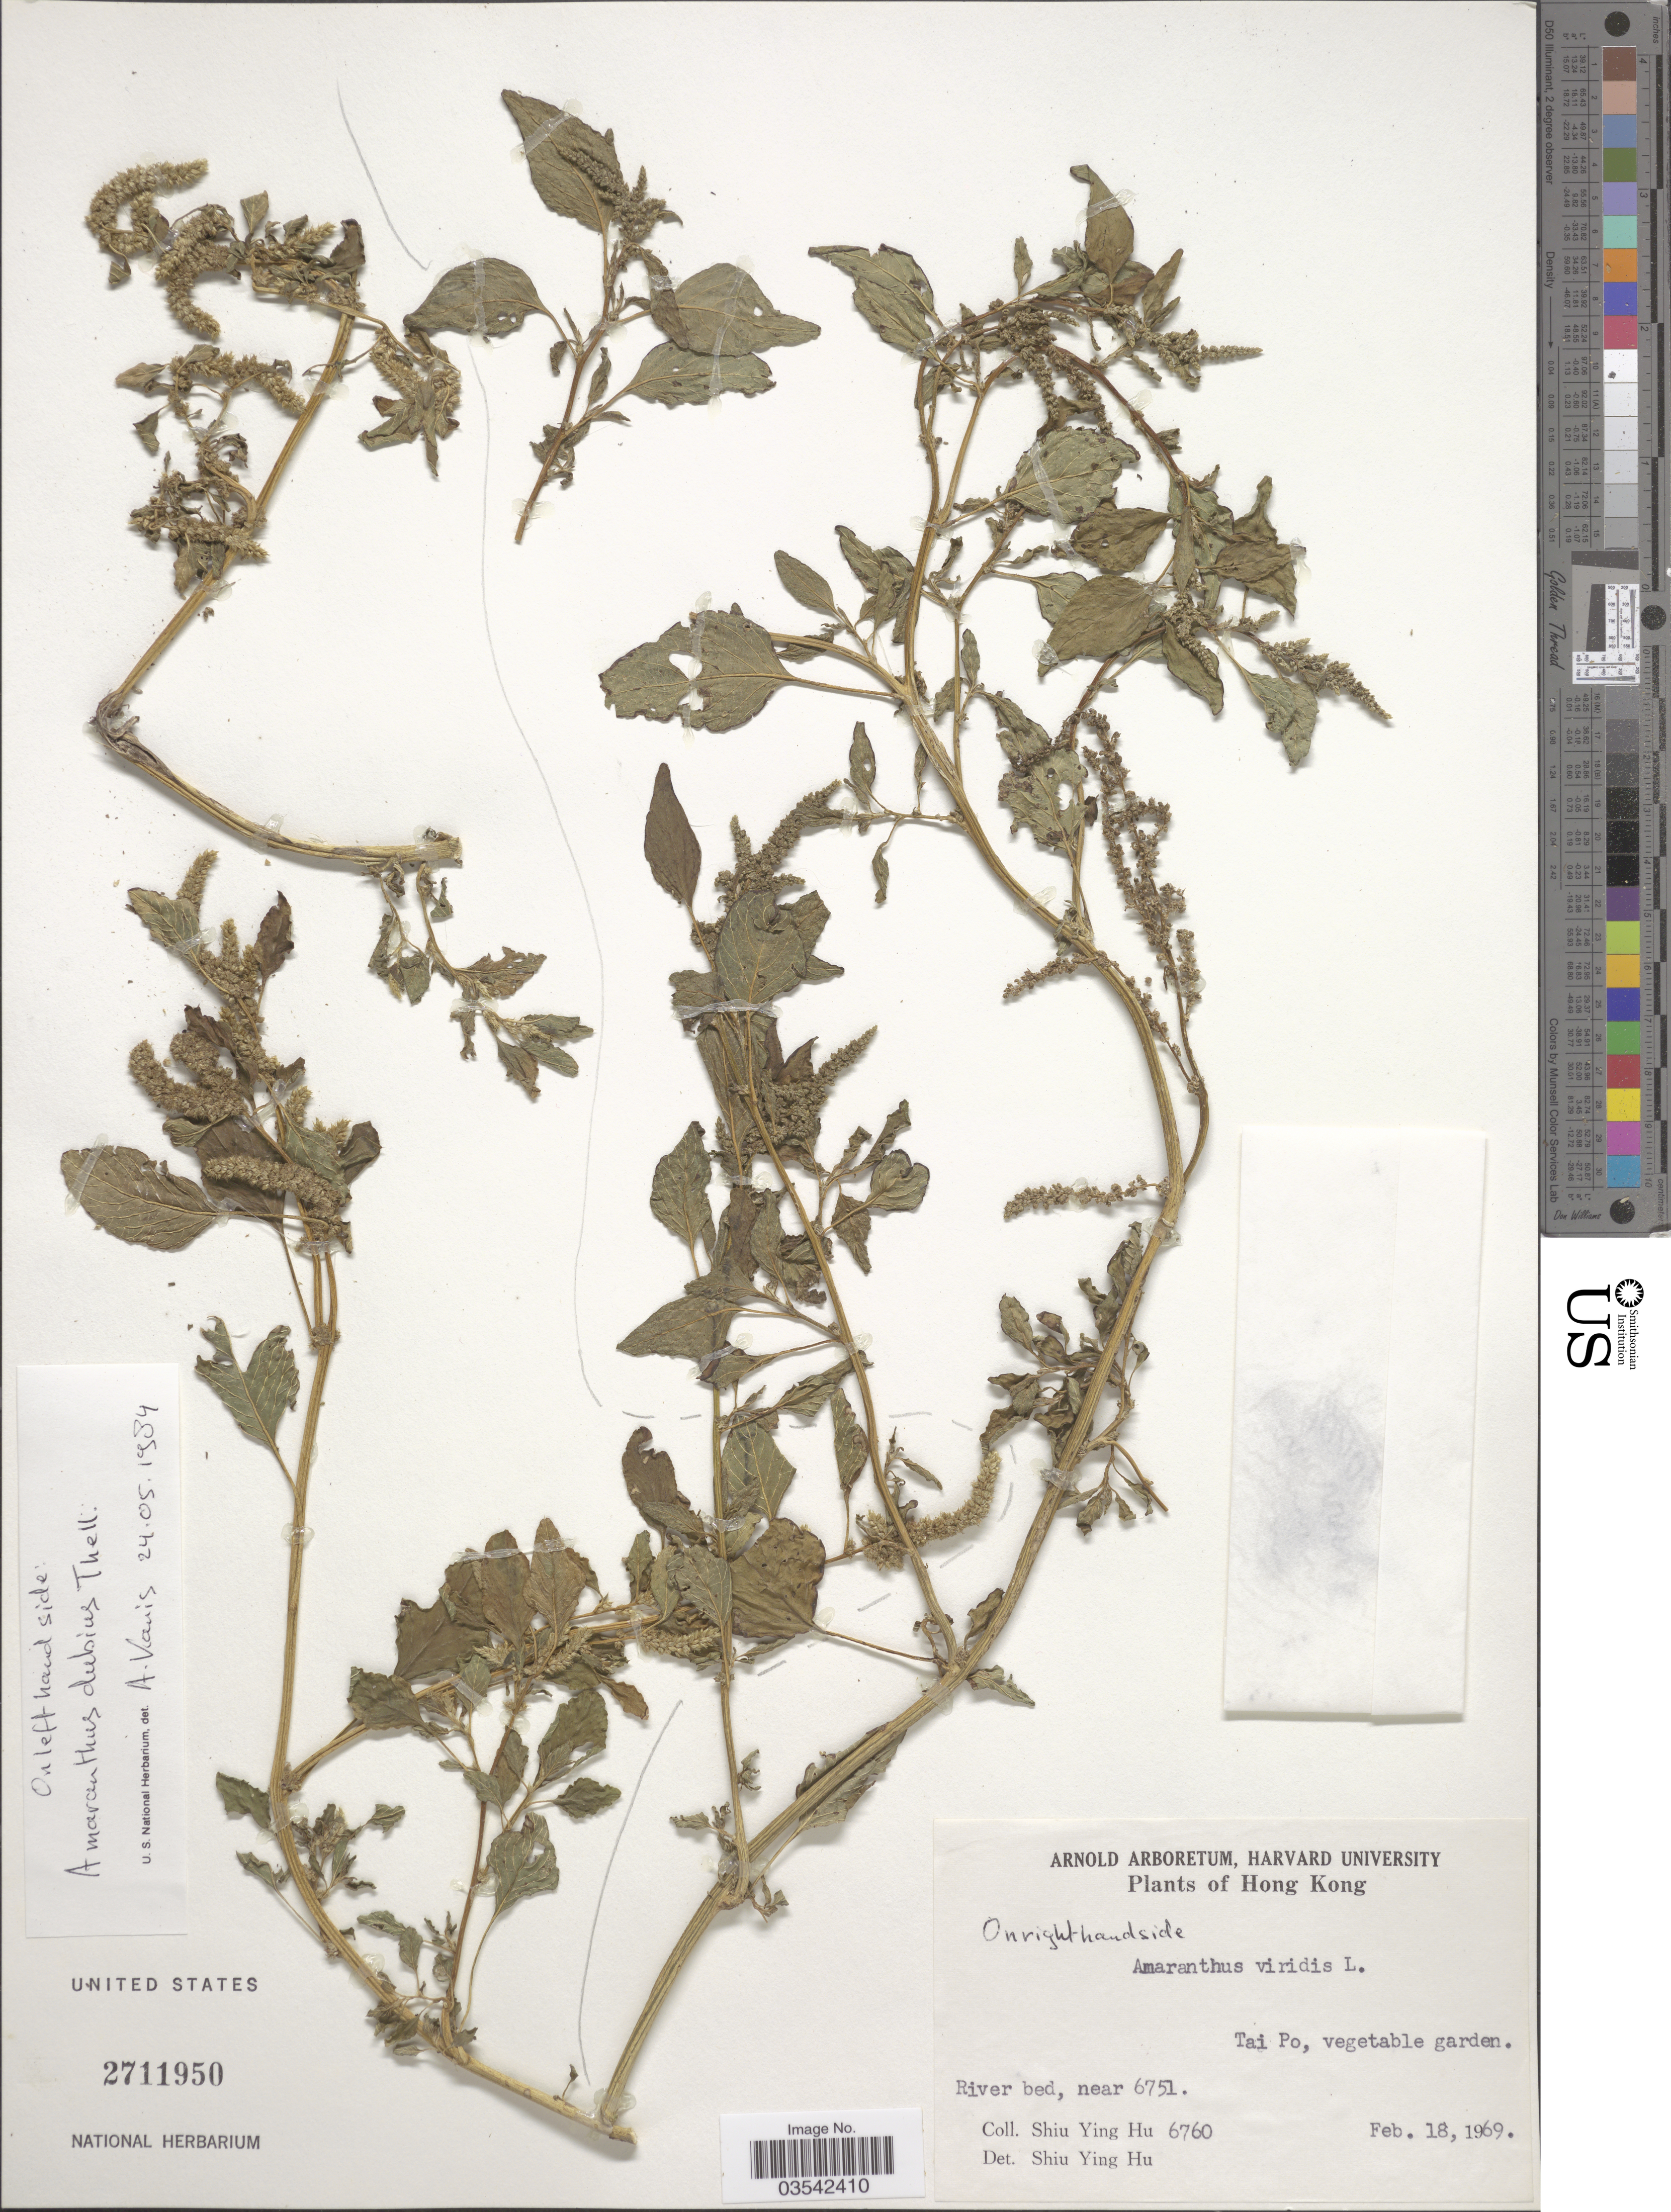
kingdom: Plantae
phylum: Tracheophyta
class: Magnoliopsida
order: Caryophyllales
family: Amaranthaceae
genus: Amaranthus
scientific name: Amaranthus dubius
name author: Mart. ex Thell.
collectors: S. Y. Hu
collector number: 6760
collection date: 1969-02-18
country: China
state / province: Hong Kong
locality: Tai Po, vegetable garden. River bed.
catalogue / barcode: US 2711950